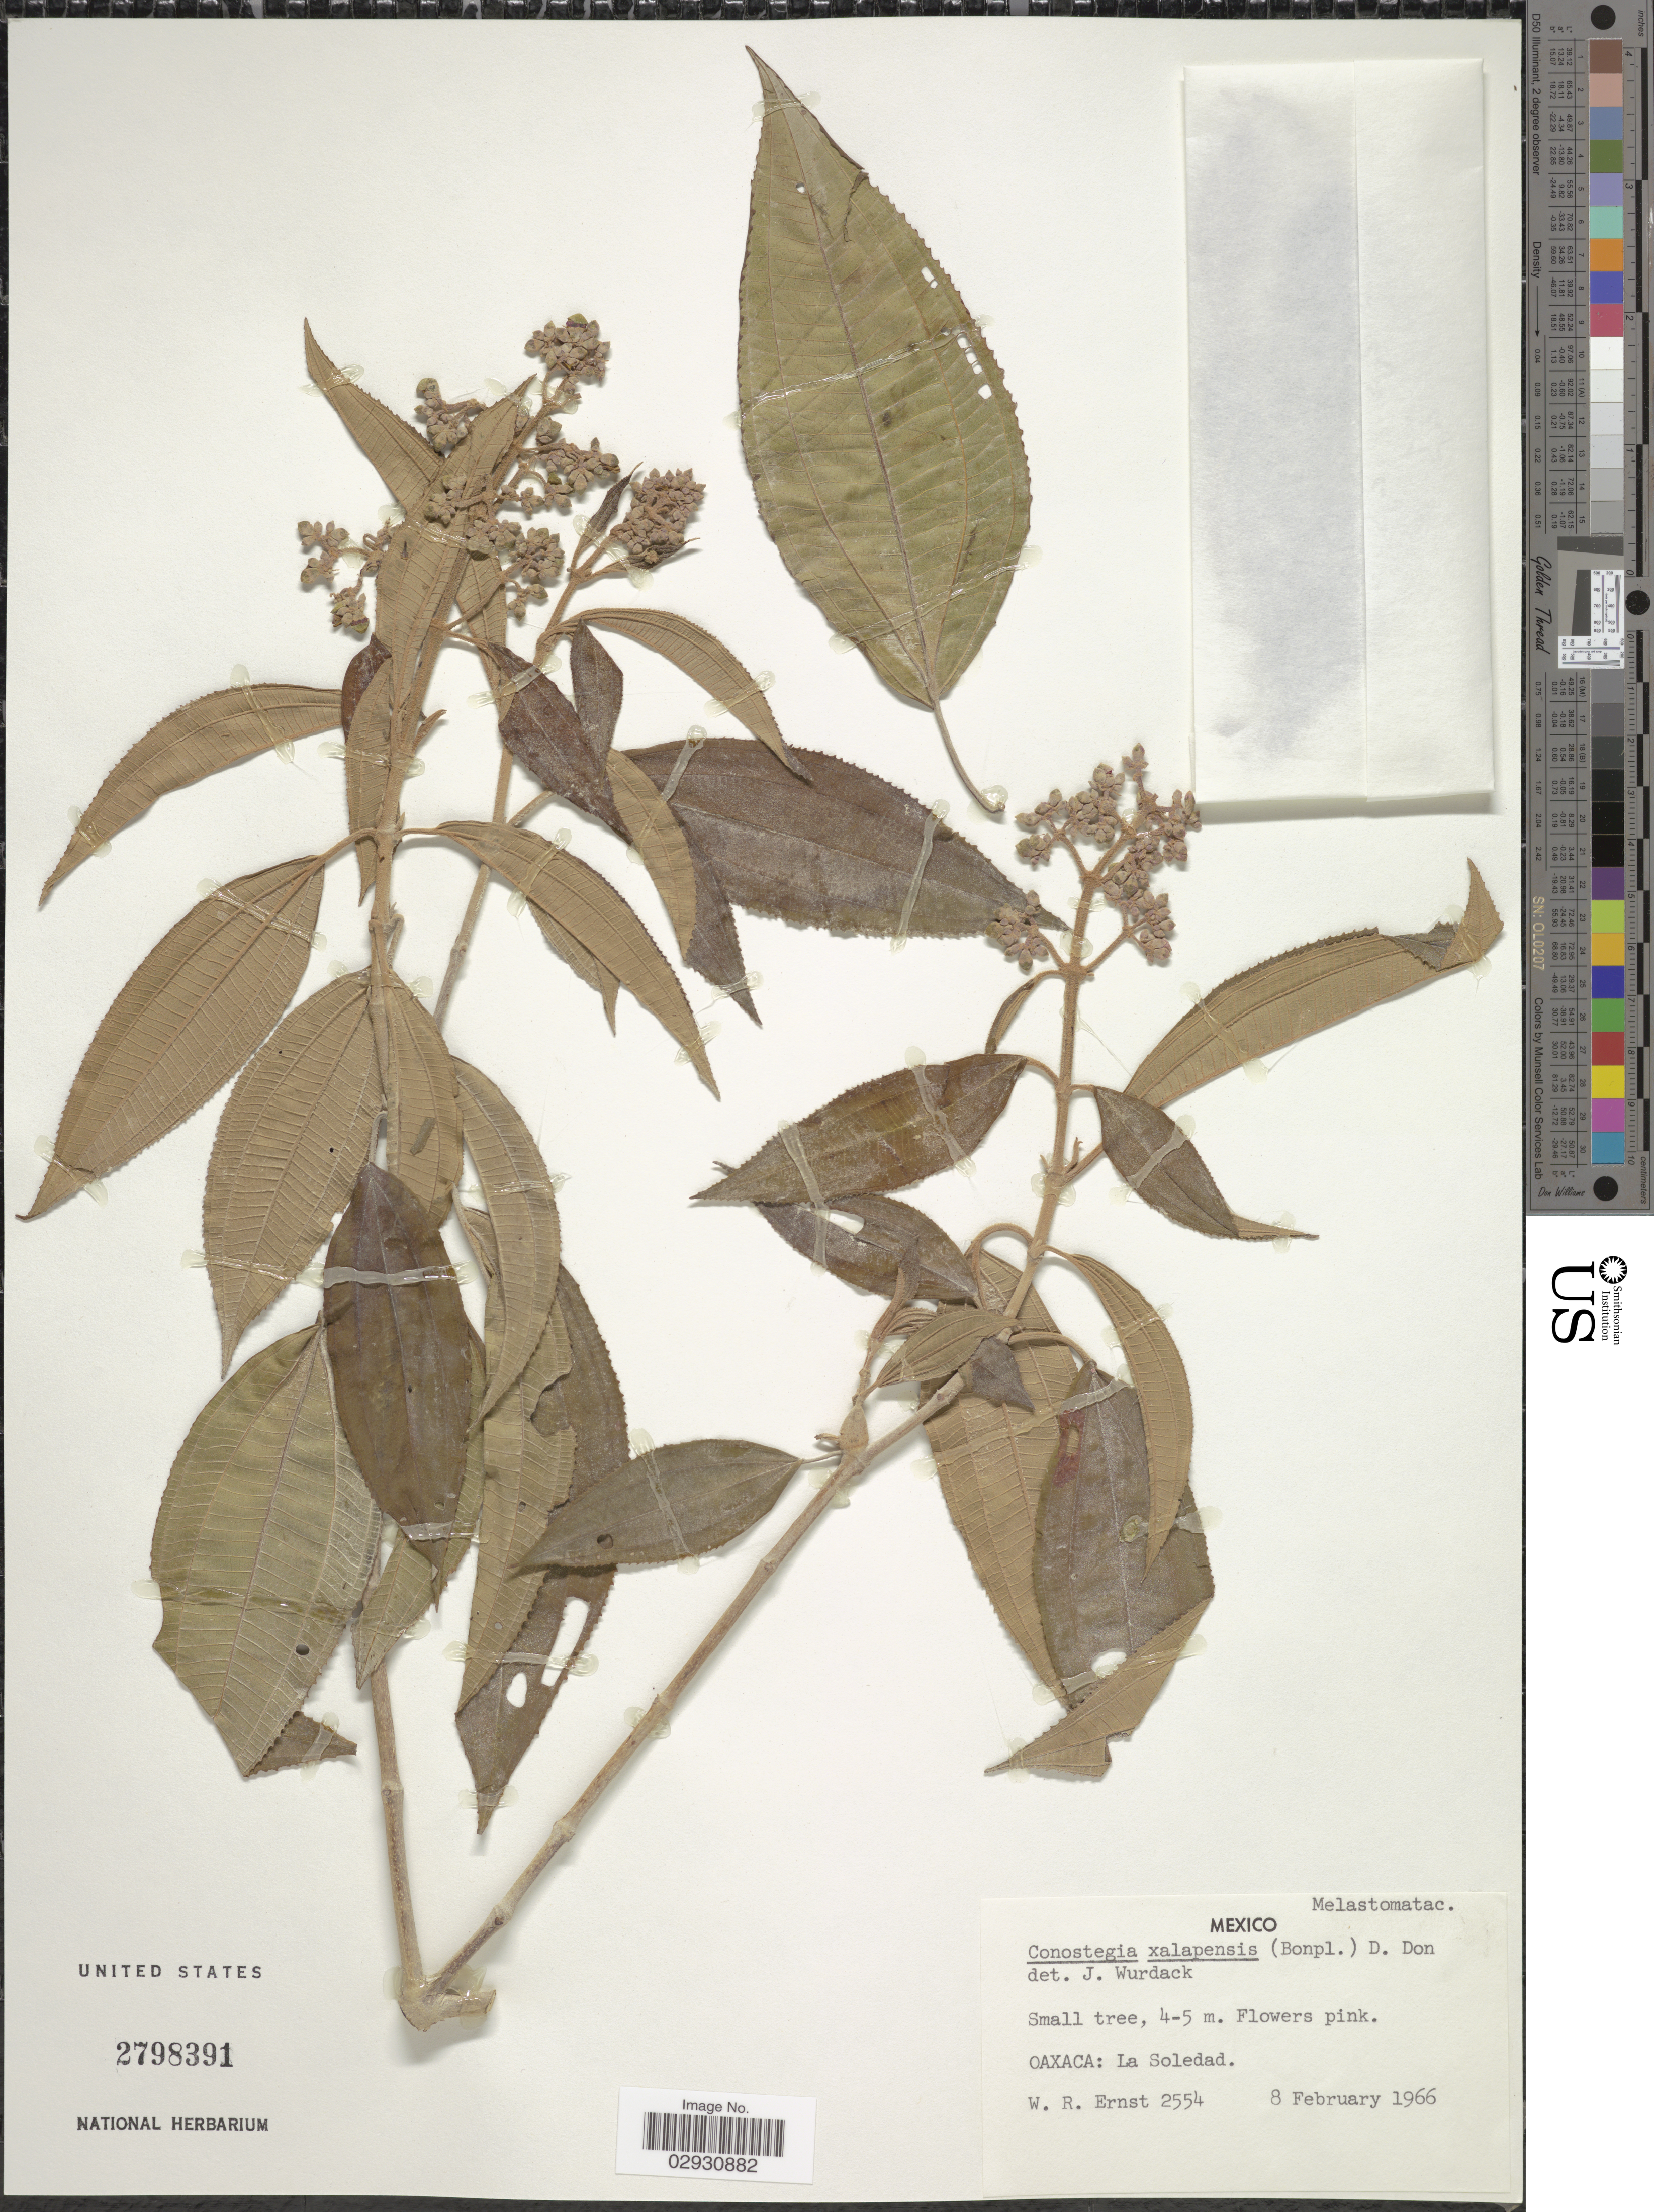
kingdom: Plantae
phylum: Tracheophyta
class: Magnoliopsida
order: Myrtales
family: Melastomataceae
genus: Conostegia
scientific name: Conostegia quadrangularis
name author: Schltdl. ex Steud.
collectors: W. R. Ernst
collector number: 2554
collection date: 1966-02-08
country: Mexico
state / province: Oaxaca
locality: La Soledad.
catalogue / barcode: US 2798391